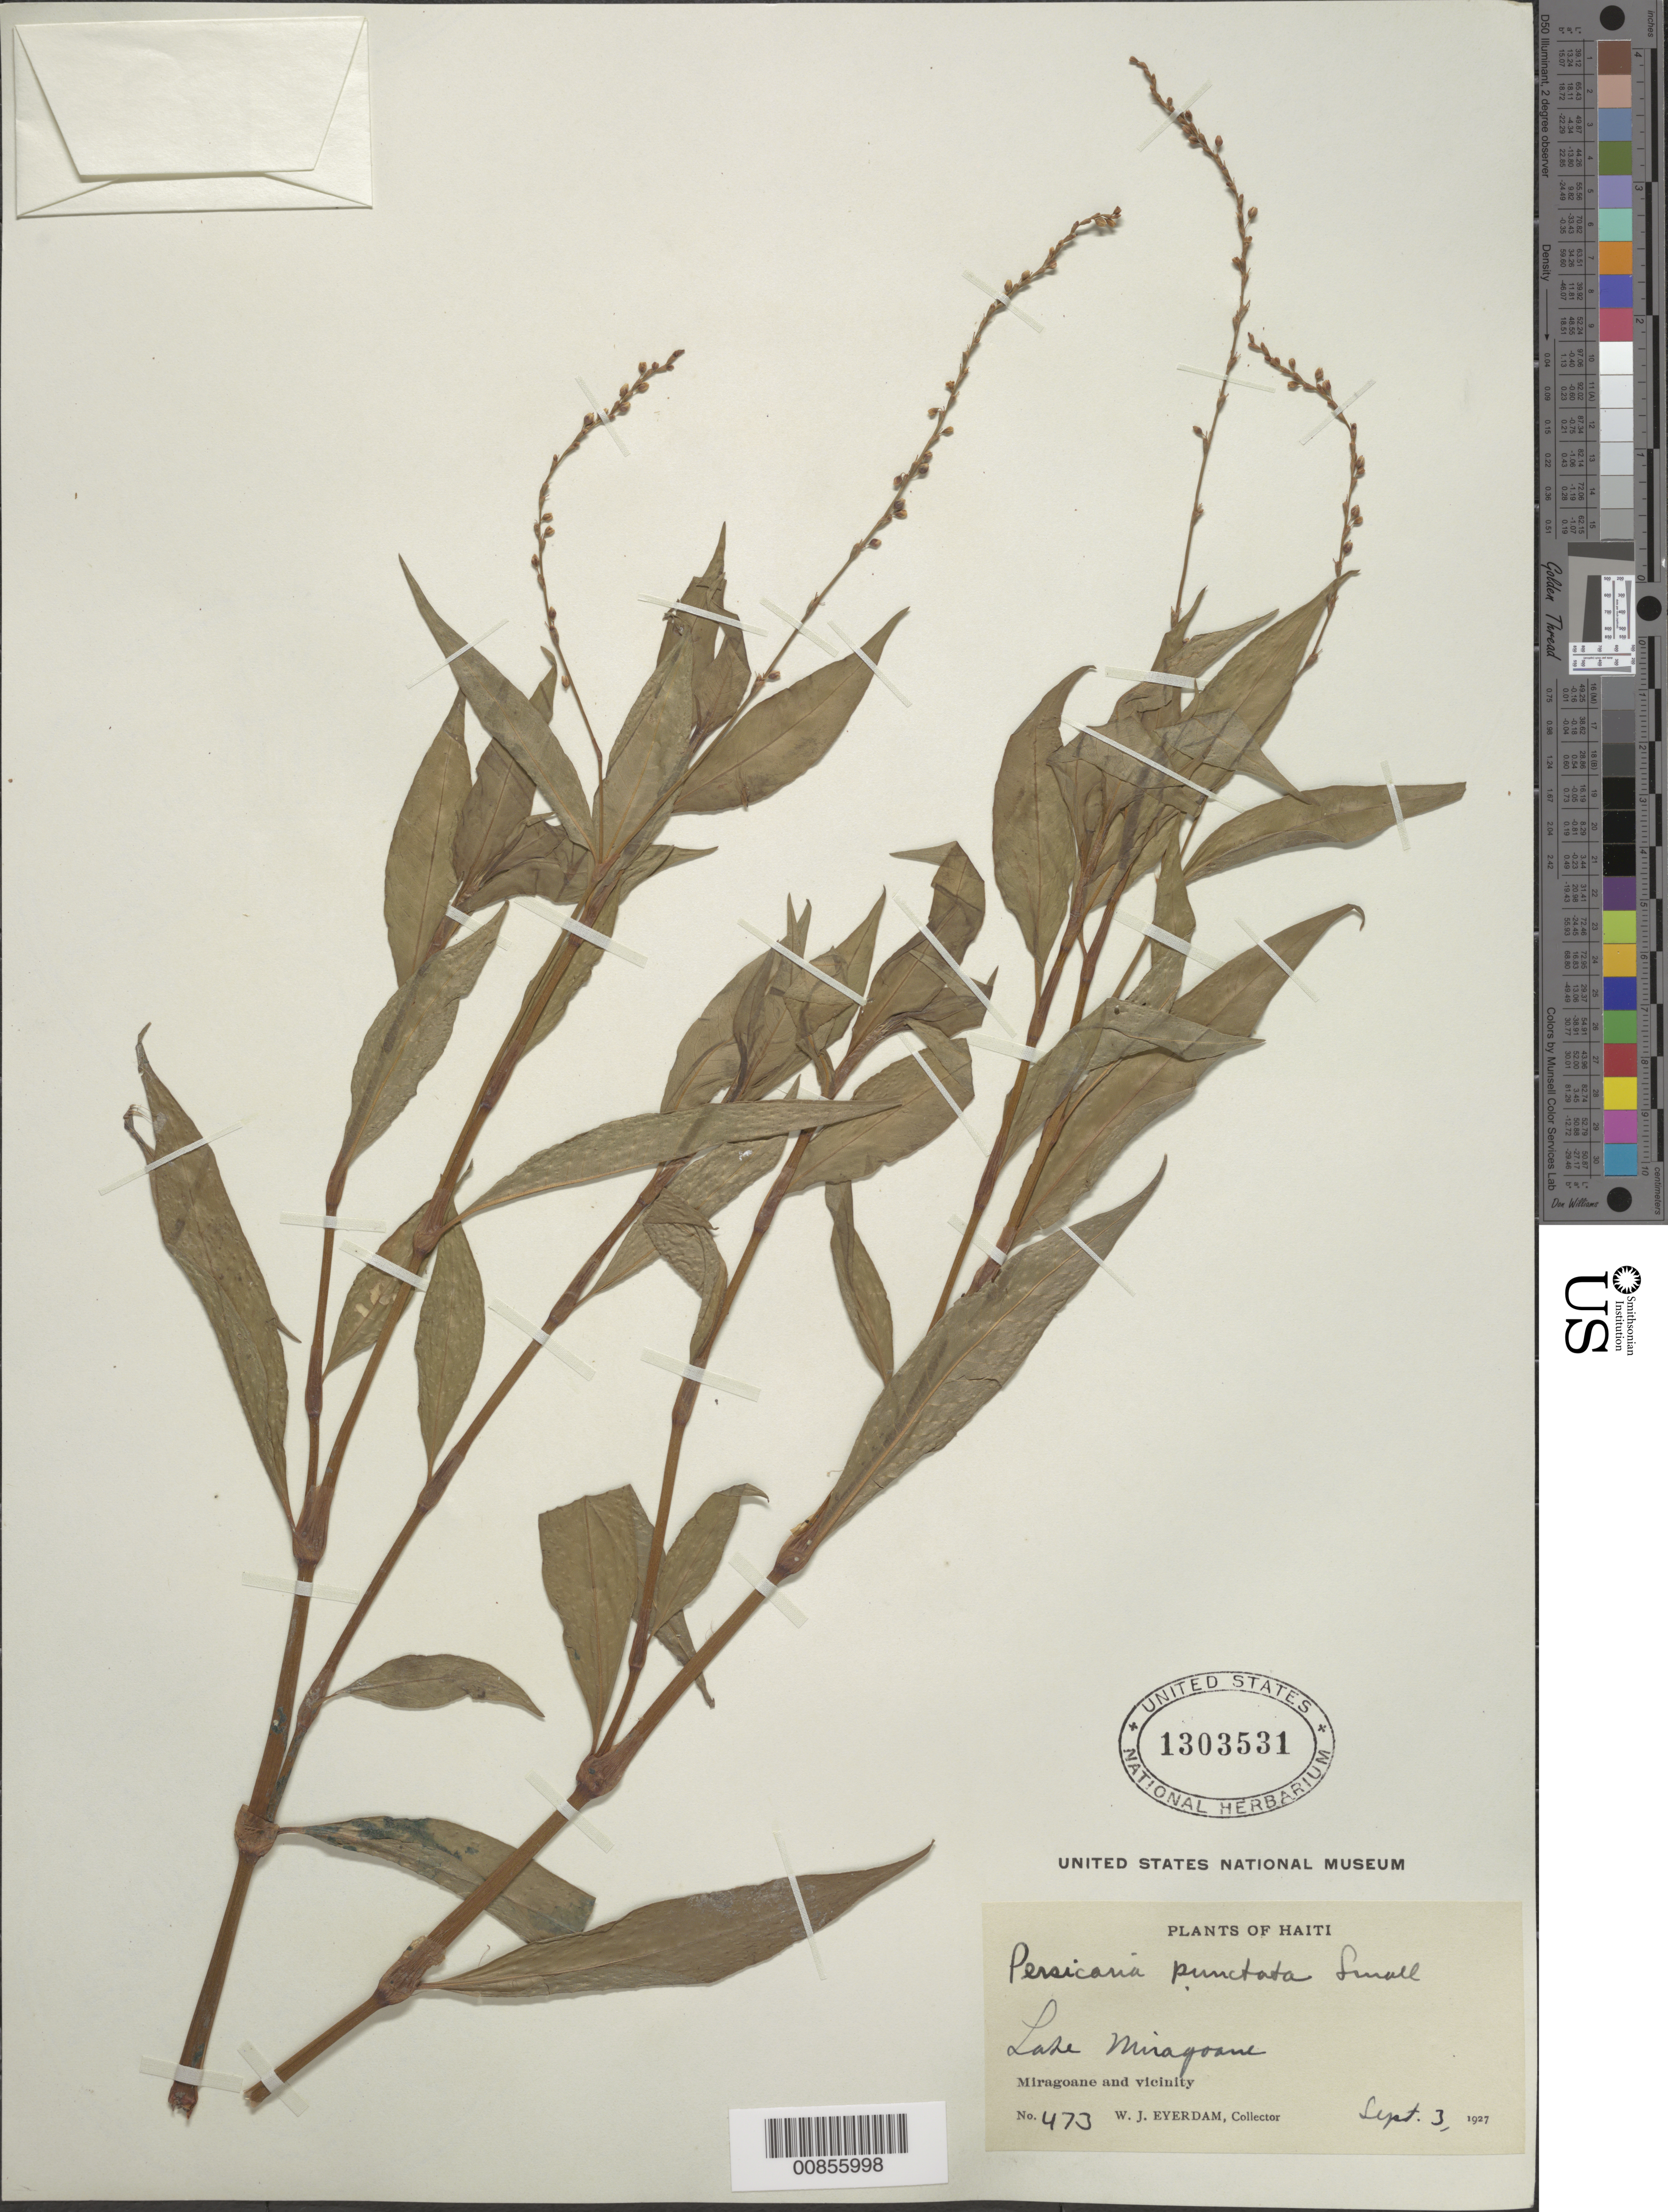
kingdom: Plantae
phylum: Tracheophyta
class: Magnoliopsida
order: Caryophyllales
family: Polygonaceae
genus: Polygonum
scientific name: Polygonum punctatum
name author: Elliott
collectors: W. J. Eyerdam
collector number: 473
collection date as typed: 03 Sep 1927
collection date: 1927-09-03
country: Haiti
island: Hispaniola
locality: Miragoane and vicinity. Lake Miragoane.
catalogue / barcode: US 1303531